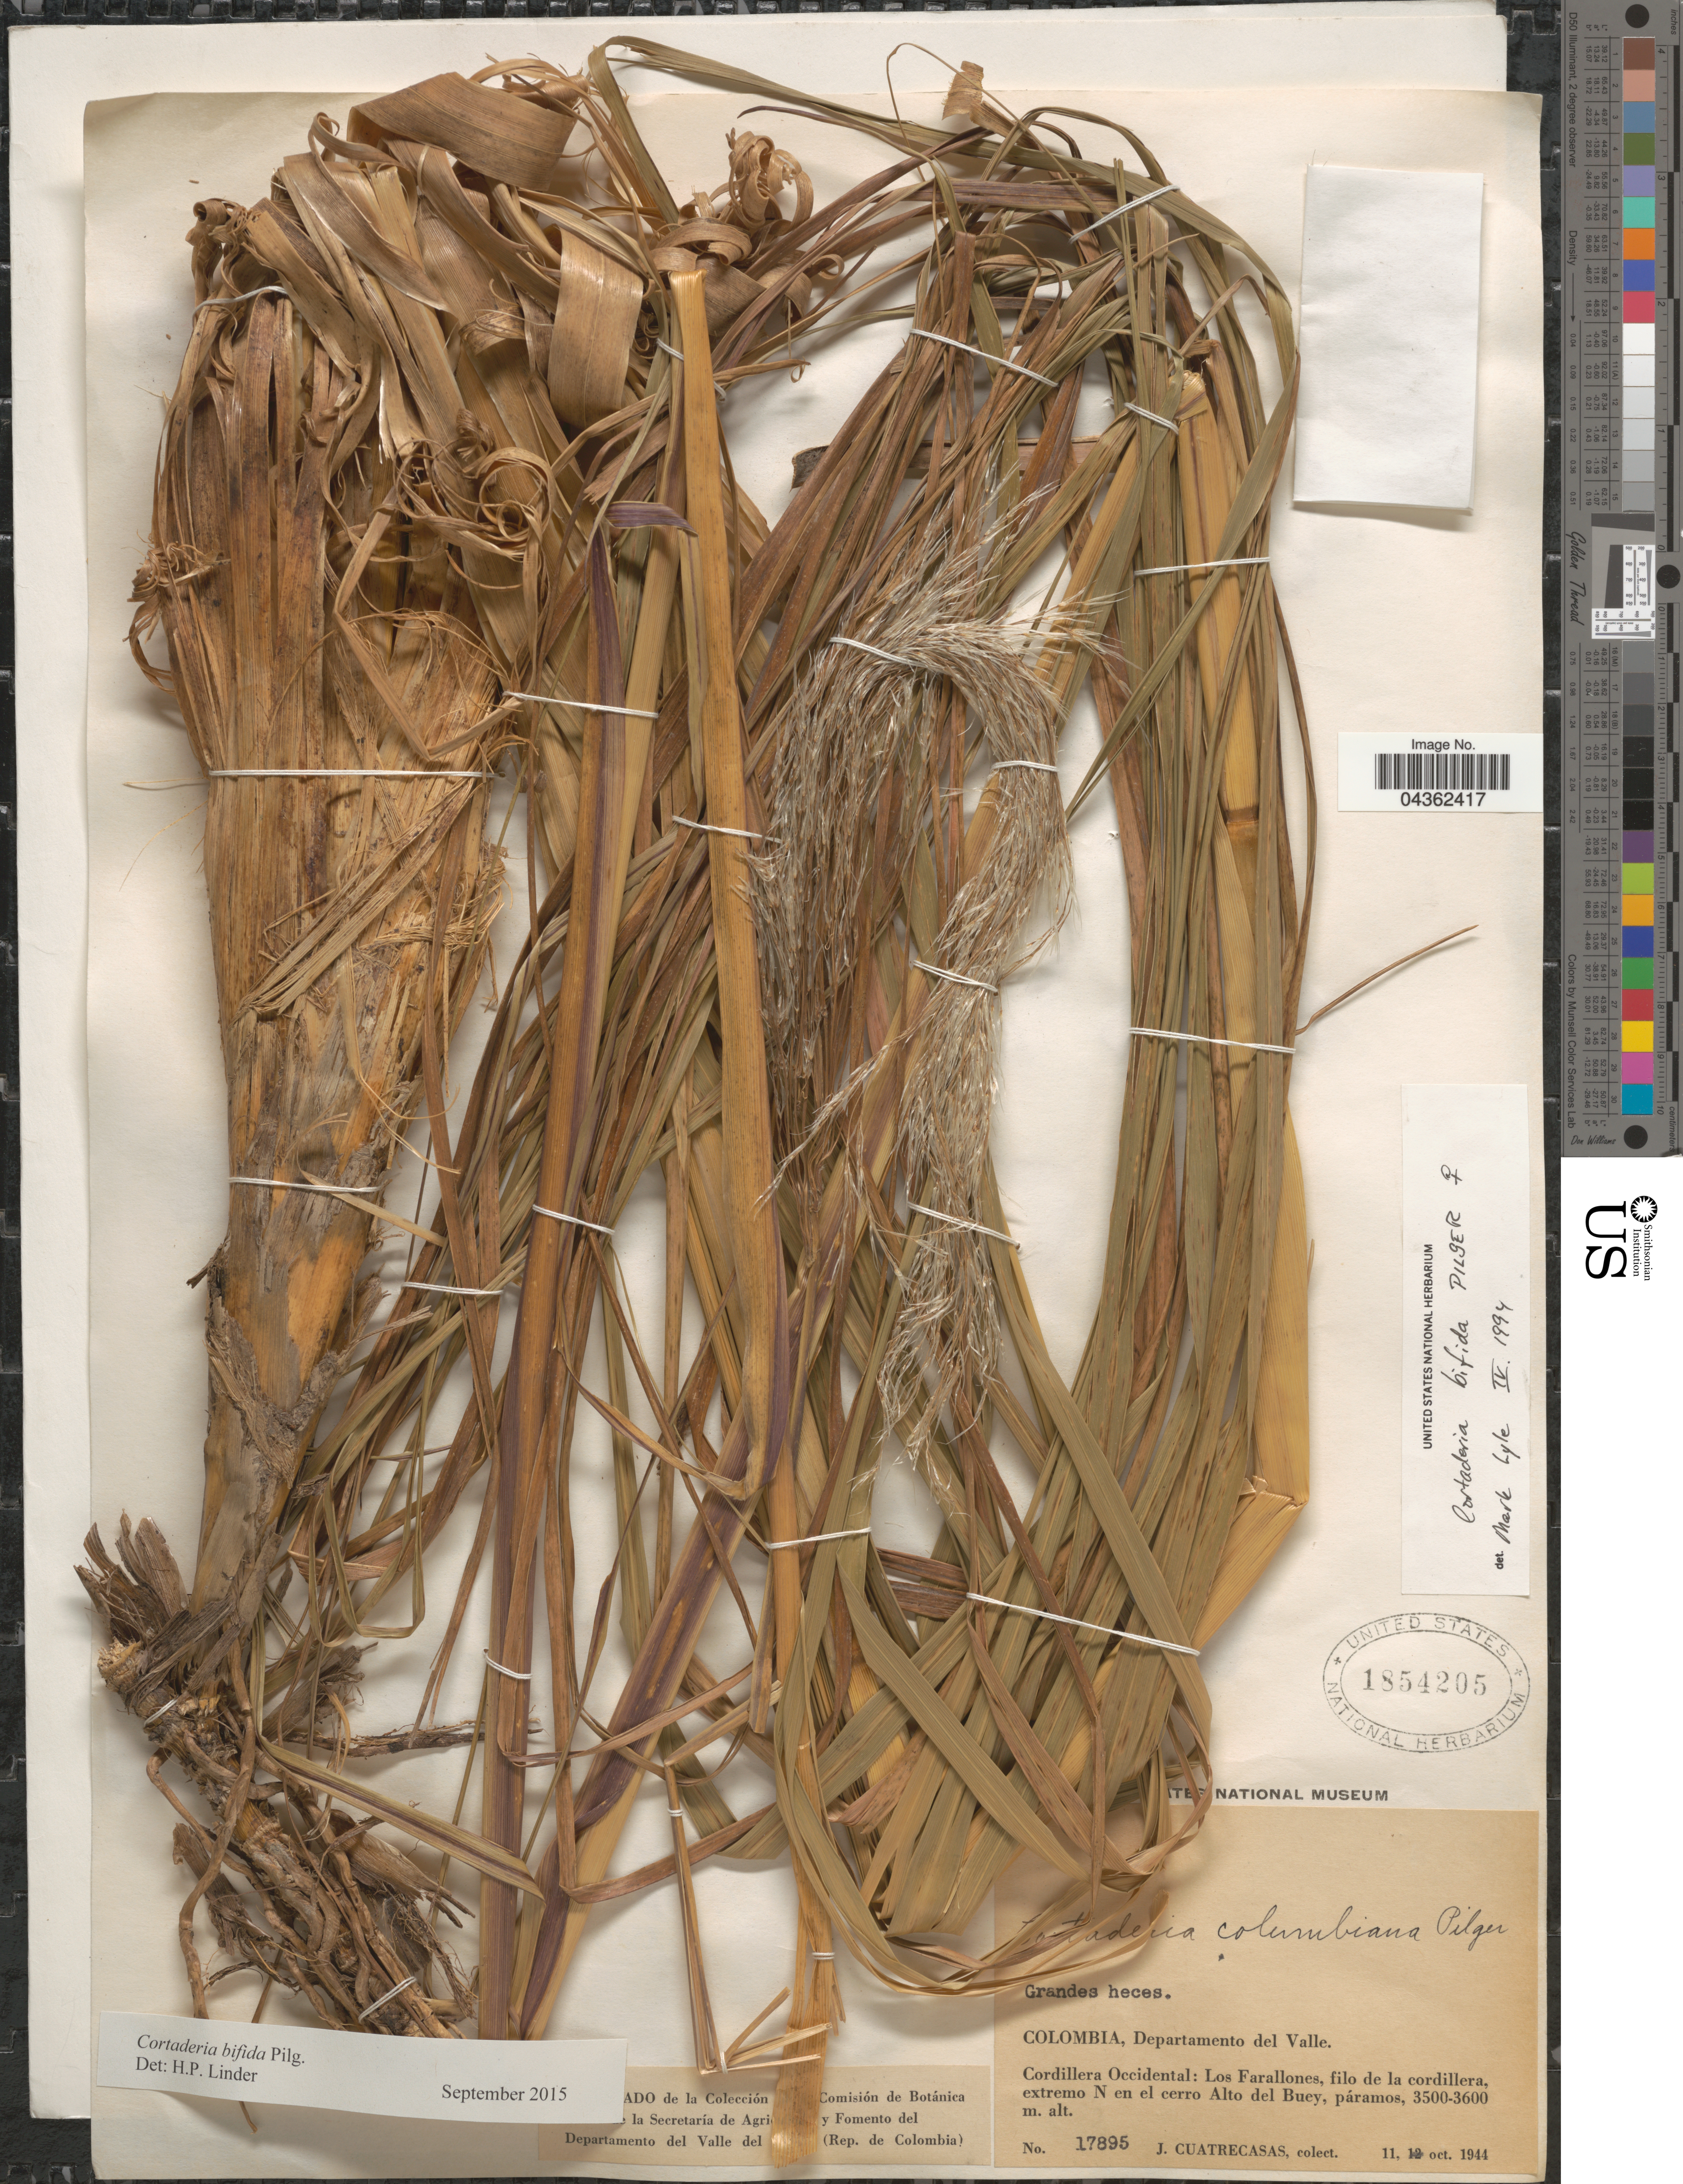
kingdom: Plantae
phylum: Tracheophyta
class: Liliopsida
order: Poales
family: Poaceae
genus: Cortaderia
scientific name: Cortaderia bifida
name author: Pilg.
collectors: J. Cuatrecasas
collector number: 17895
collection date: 1944-10-11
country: Colombia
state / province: Valle del Cauca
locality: Departamento del Valle. Cordillera Occidental: Los Farallones, filo de la cordillera, extremo N en el cerro Alto del Buey, páramos.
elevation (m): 3500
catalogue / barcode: US 1854205